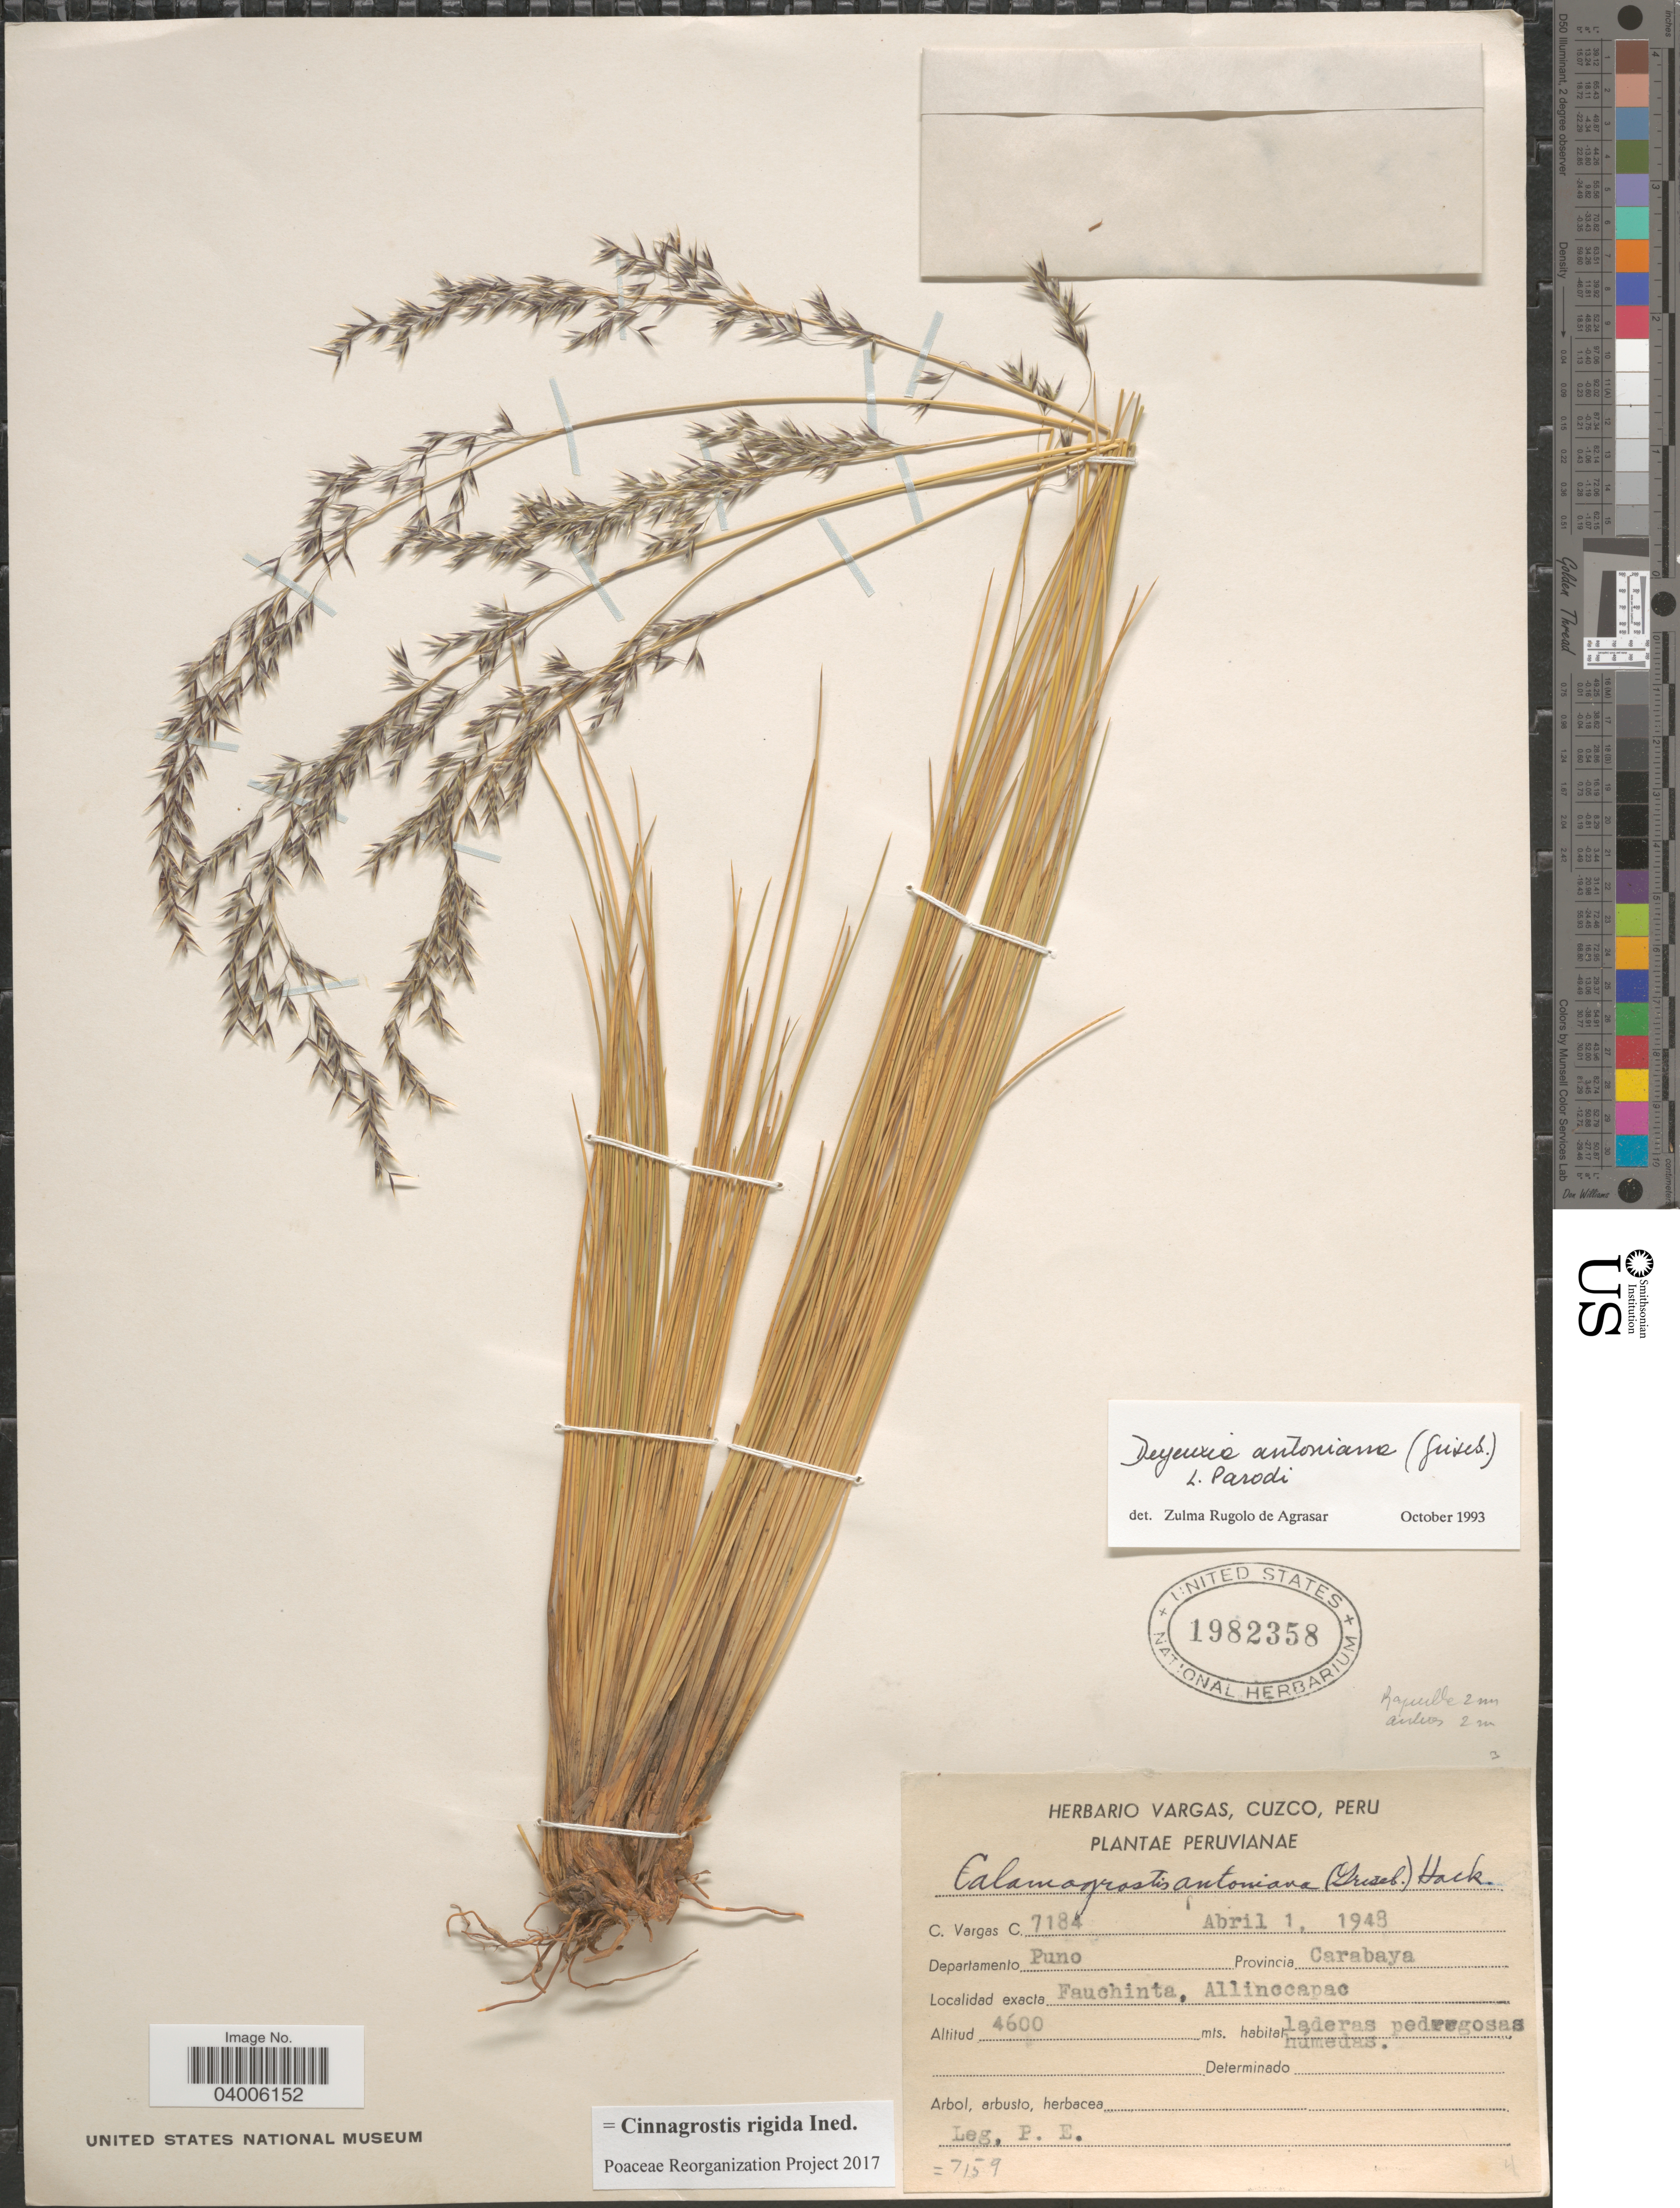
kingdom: Plantae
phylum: Tracheophyta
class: Liliopsida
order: Poales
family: Poaceae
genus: Cinnagrostis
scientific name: Cinnagrostis rigida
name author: (Kunth) P.M. Peterson et al.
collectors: P. E. & C. Vargas Calderón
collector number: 7184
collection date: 1948-04-01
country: Peru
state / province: Puno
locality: Departamento Puno. Provincia Carabaya. Fauchinta, Allinccapac.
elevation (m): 4600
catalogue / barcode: US 1982358